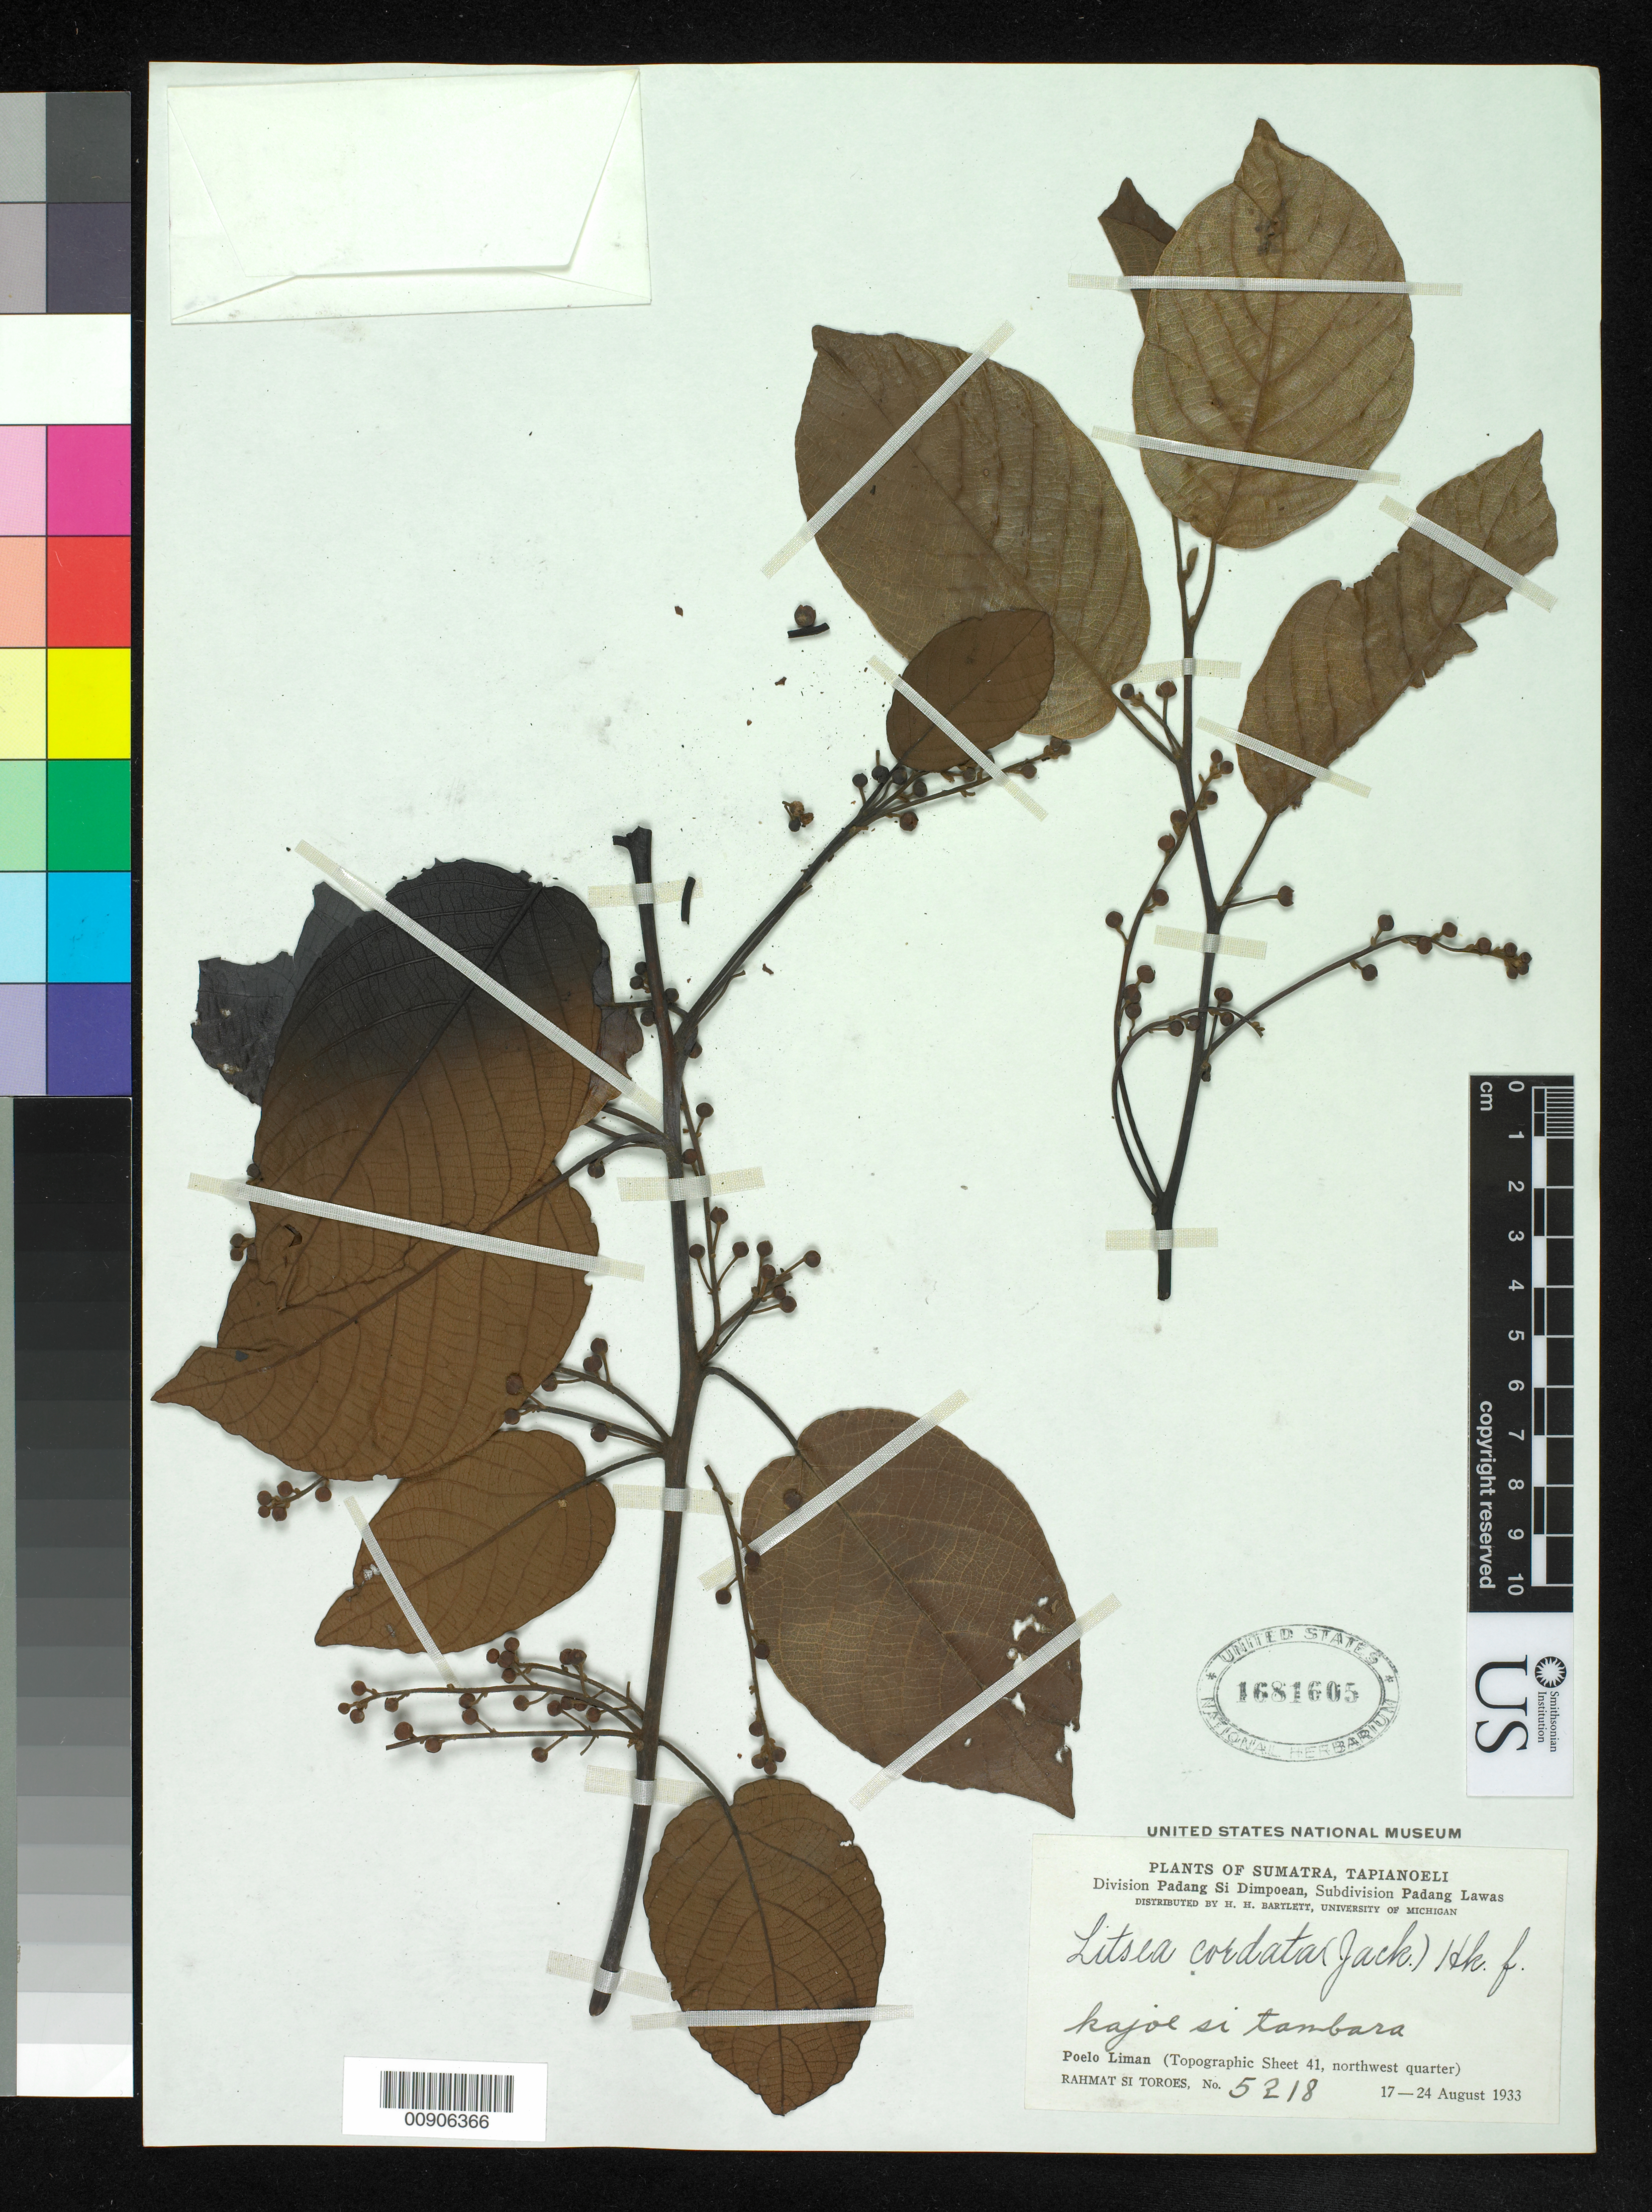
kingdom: Plantae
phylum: Tracheophyta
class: Magnoliopsida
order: Laurales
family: Lauraceae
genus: Litsea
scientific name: Litsea cordata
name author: Hook. f.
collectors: Rahmat Si Boeea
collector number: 5218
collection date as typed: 17 Aug 1933 to 24 Aug 1933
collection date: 1933-08-17/1933-08-24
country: Indonesia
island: Sumatra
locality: Poelo Liman (Topographic Sheet 41, NW quarter)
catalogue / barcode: US 1681605